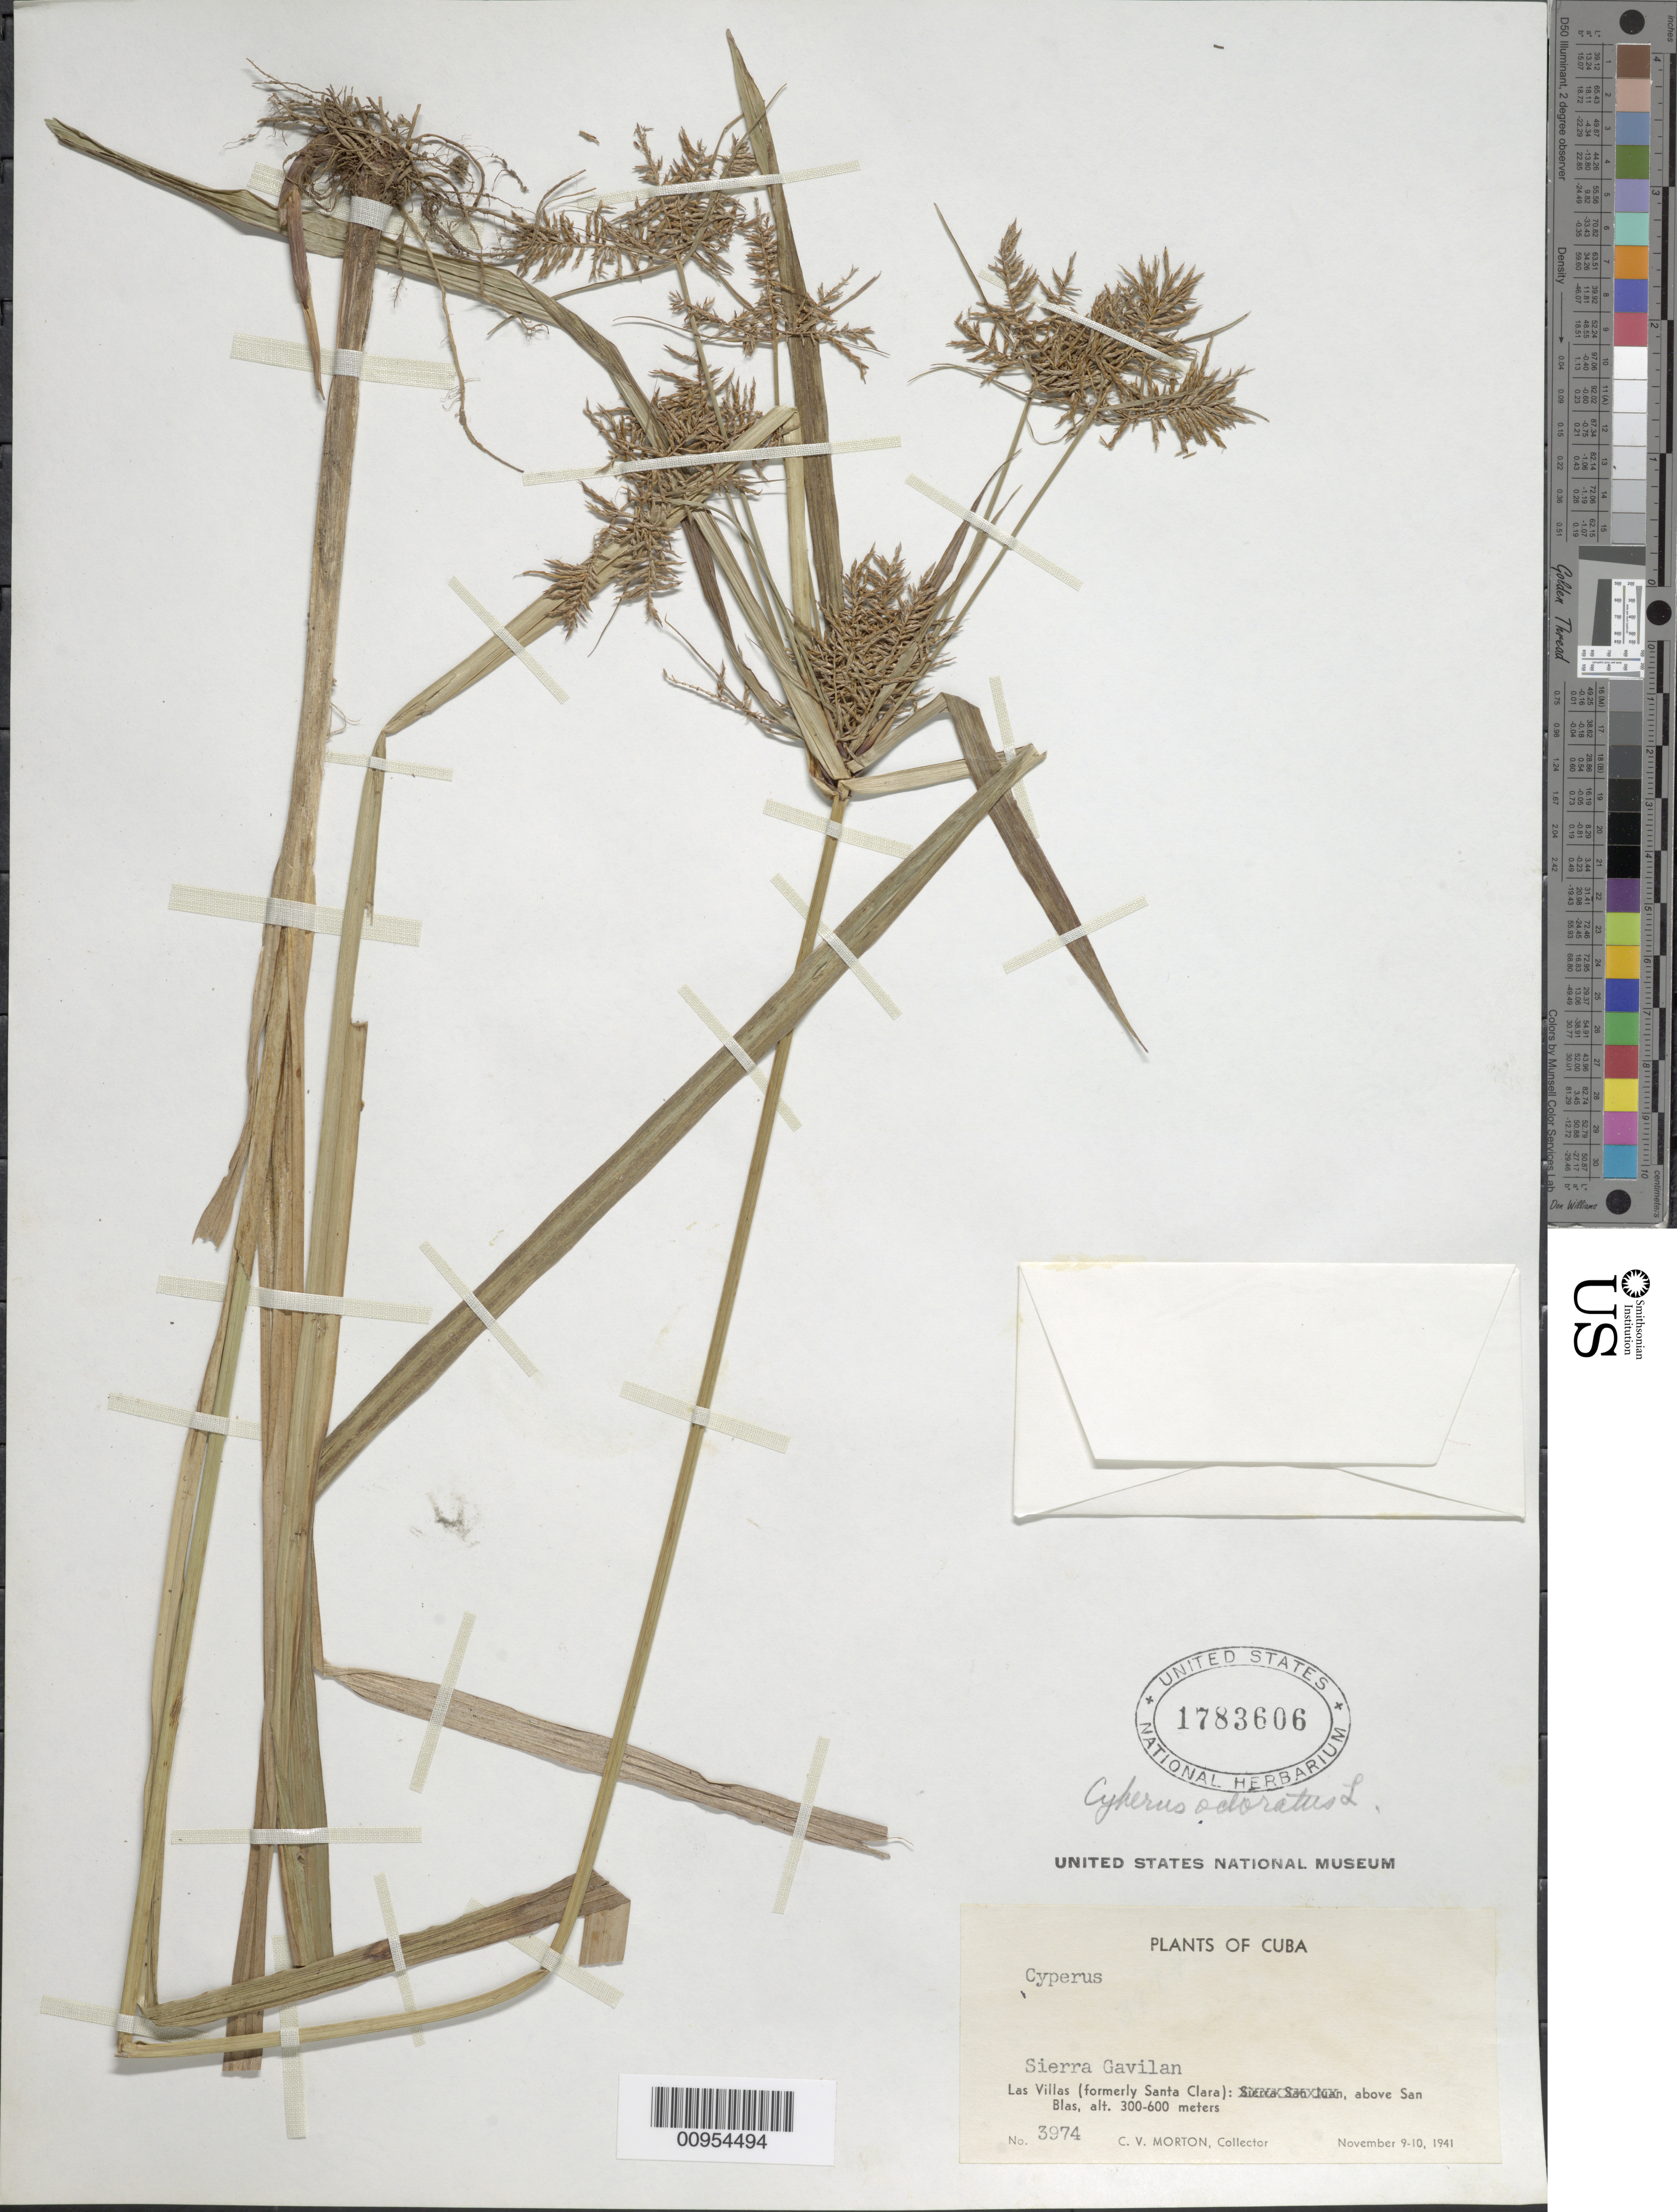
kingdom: Plantae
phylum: Tracheophyta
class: Liliopsida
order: Poales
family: Cyperaceae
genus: Cyperus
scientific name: Cyperus odoratus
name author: L.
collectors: C. V. Morton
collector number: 3974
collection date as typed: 09 Nov 1941 to 10 Nov 1941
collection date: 1941-11-09/1941-11-10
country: Cuba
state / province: Las Villas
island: Cuba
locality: Above San Blas, Sierra Gavilan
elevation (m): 300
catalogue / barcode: US 1783606